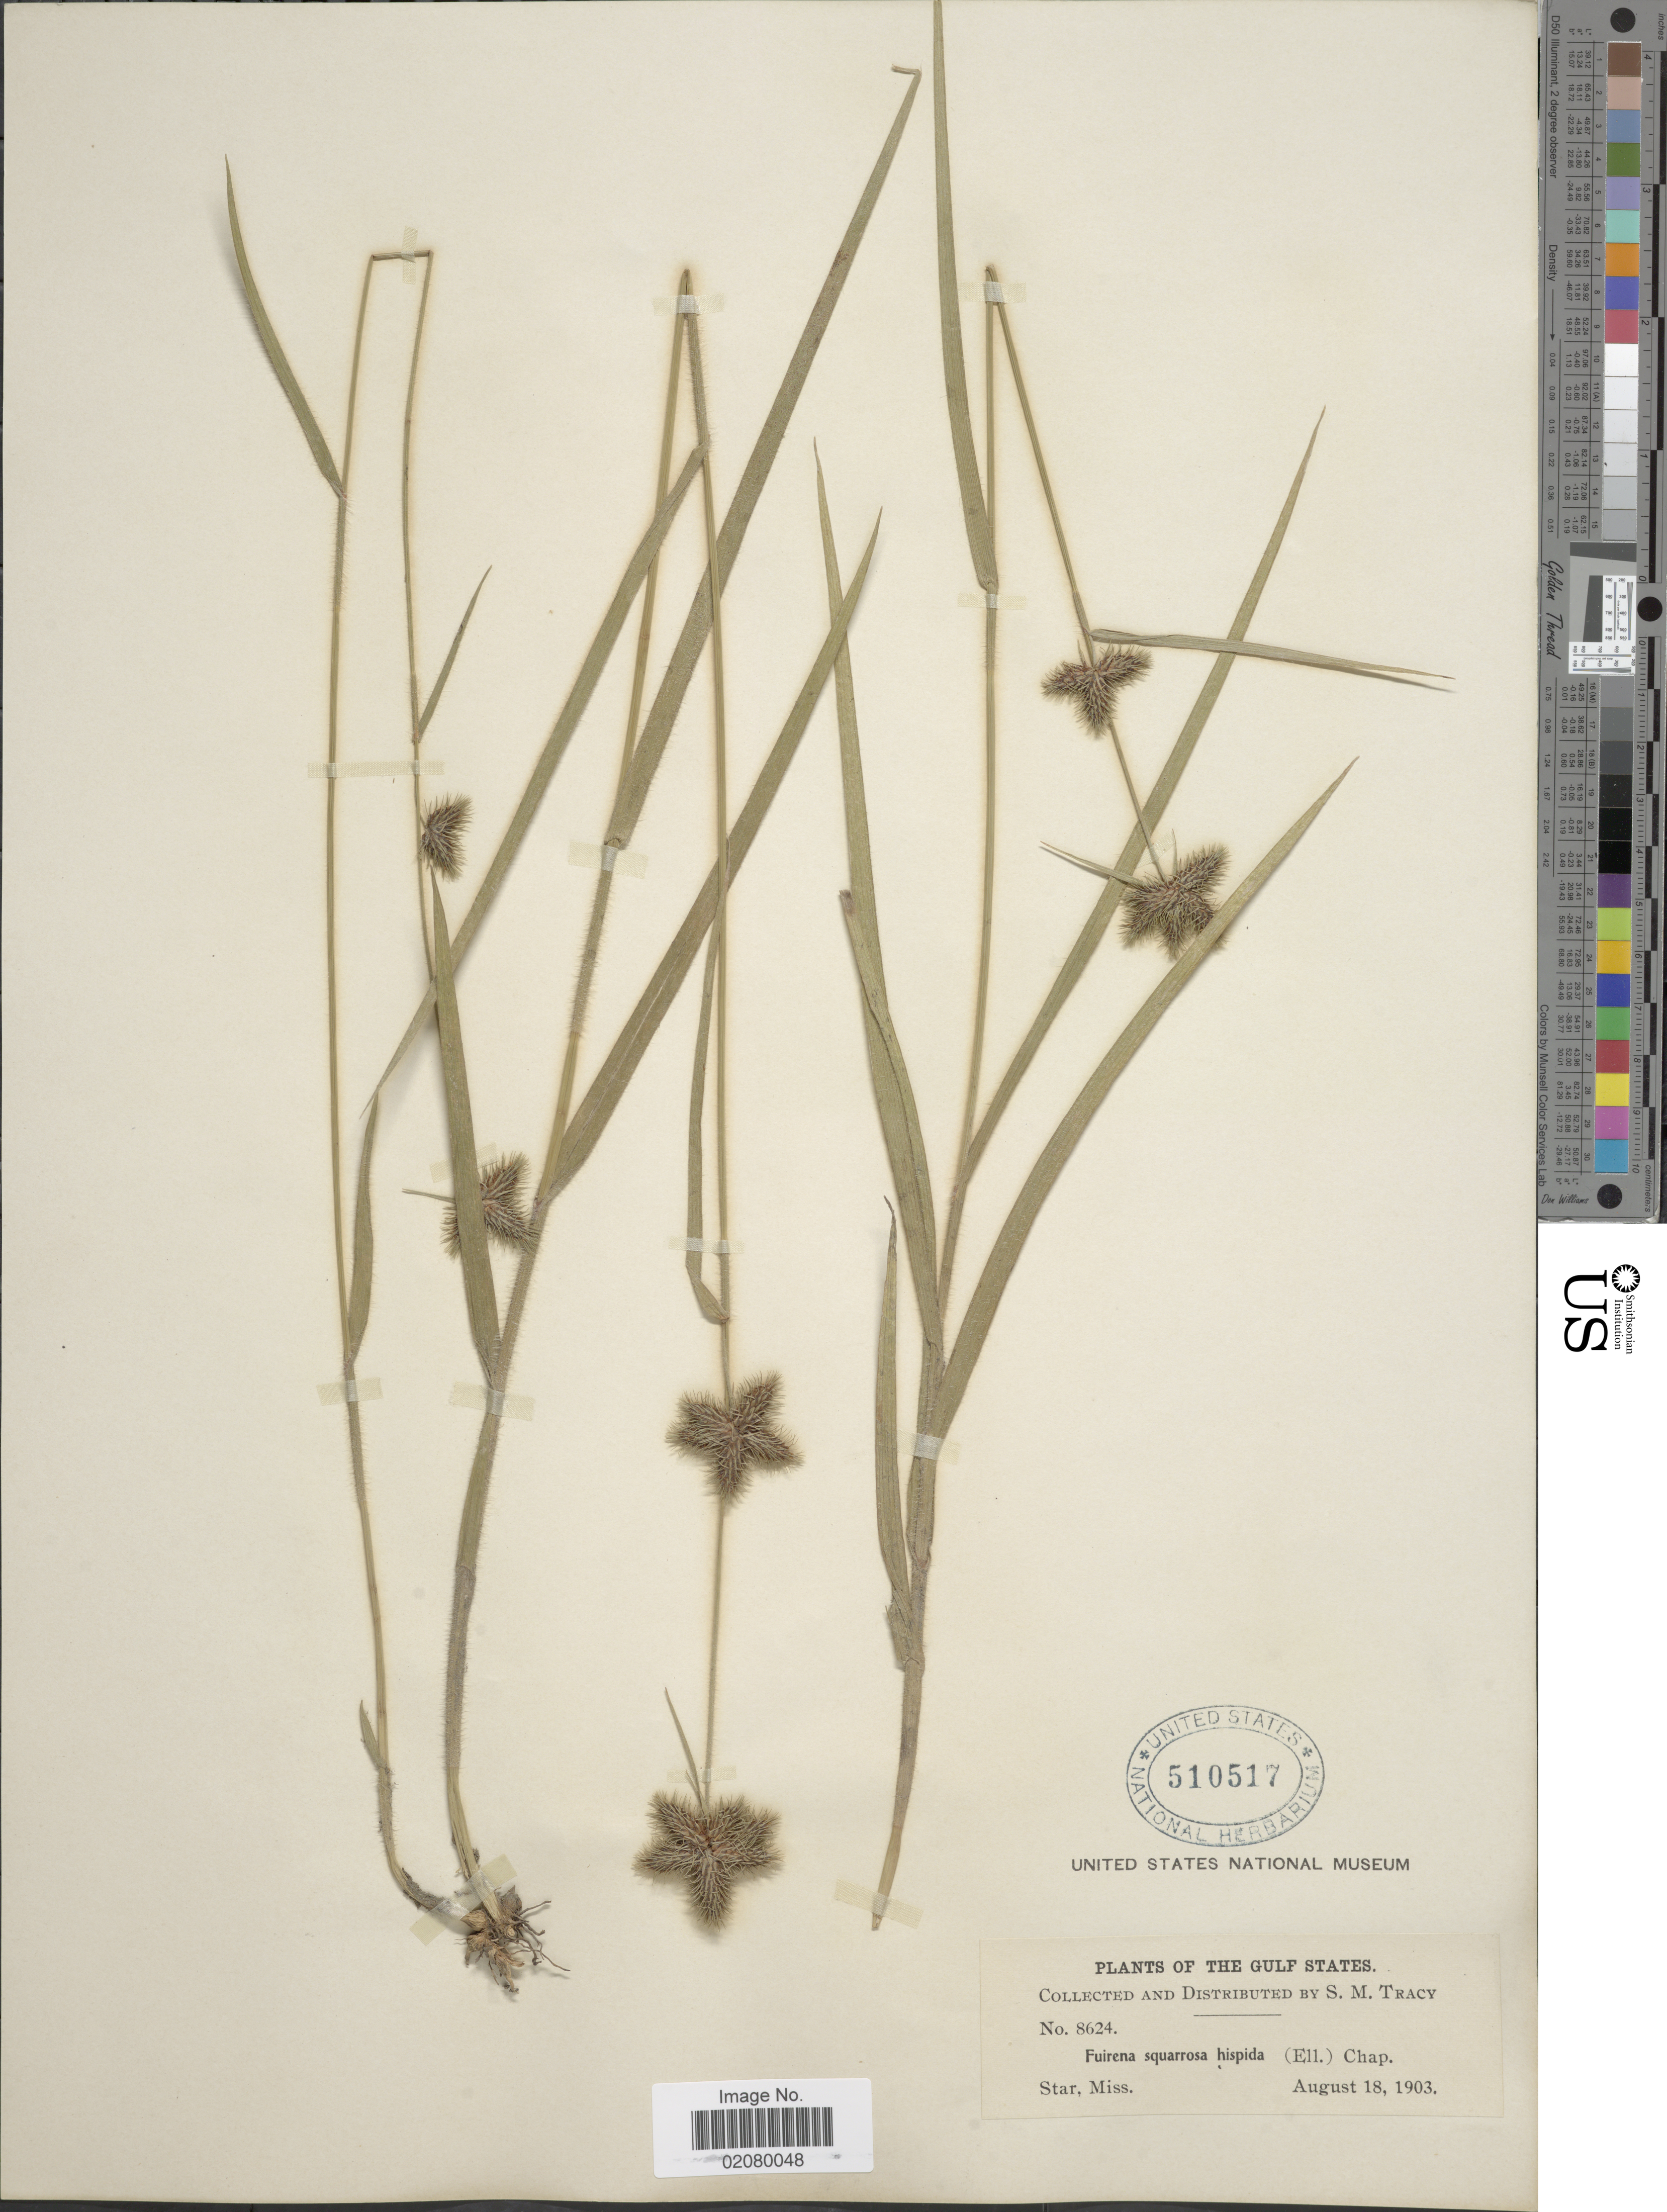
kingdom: Plantae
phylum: Tracheophyta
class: Liliopsida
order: Poales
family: Cyperaceae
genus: Fuirena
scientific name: Fuirena squarrosa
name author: Michx.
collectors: S. M. Tracy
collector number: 8624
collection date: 1903-08-18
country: United States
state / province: Mississippi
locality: The Gulf States, Star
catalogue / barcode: US 510517